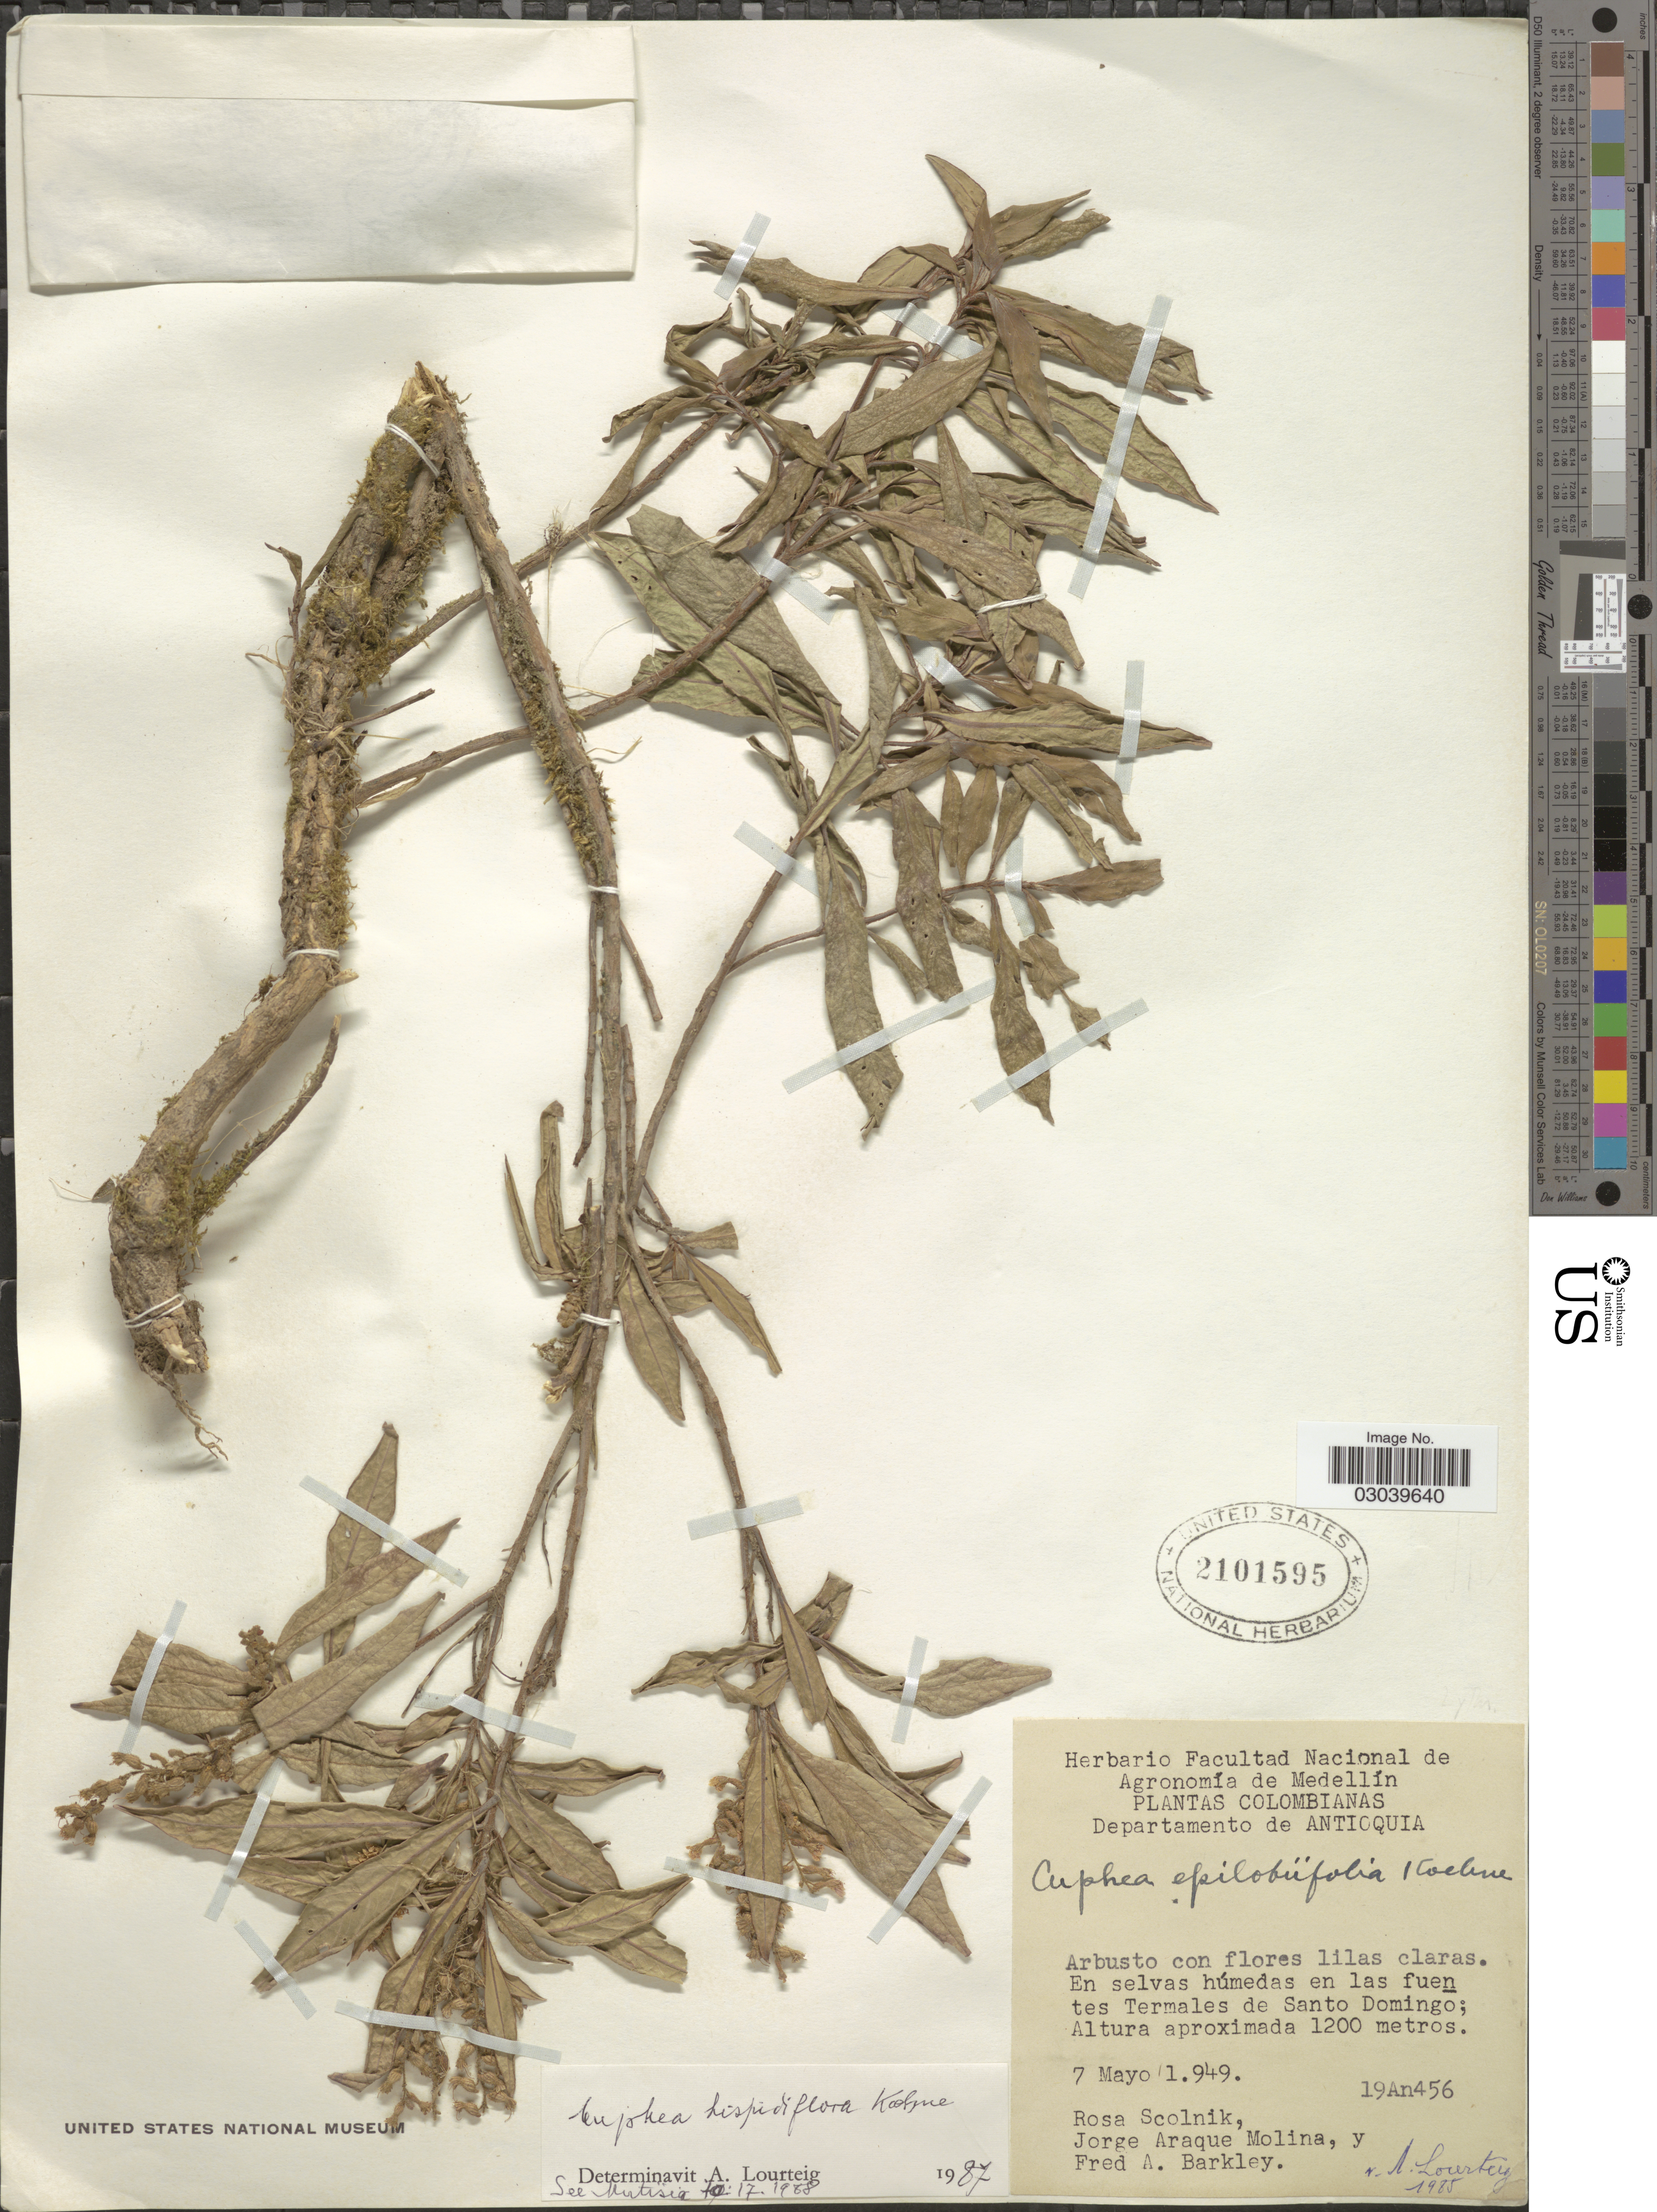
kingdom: Plantae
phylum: Tracheophyta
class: Magnoliopsida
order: Myrtales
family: Lythraceae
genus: Cuphea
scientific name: Cuphea hispidiflora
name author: Koehne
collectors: R. Scolnik, J. A. Molina & F. A. Barkley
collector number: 19An456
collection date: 1949-05-07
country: Colombia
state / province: Antioquia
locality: Departamento de Antioquia. En las fuentes Termales de Santo Domingo.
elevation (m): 1200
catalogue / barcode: US 2101595